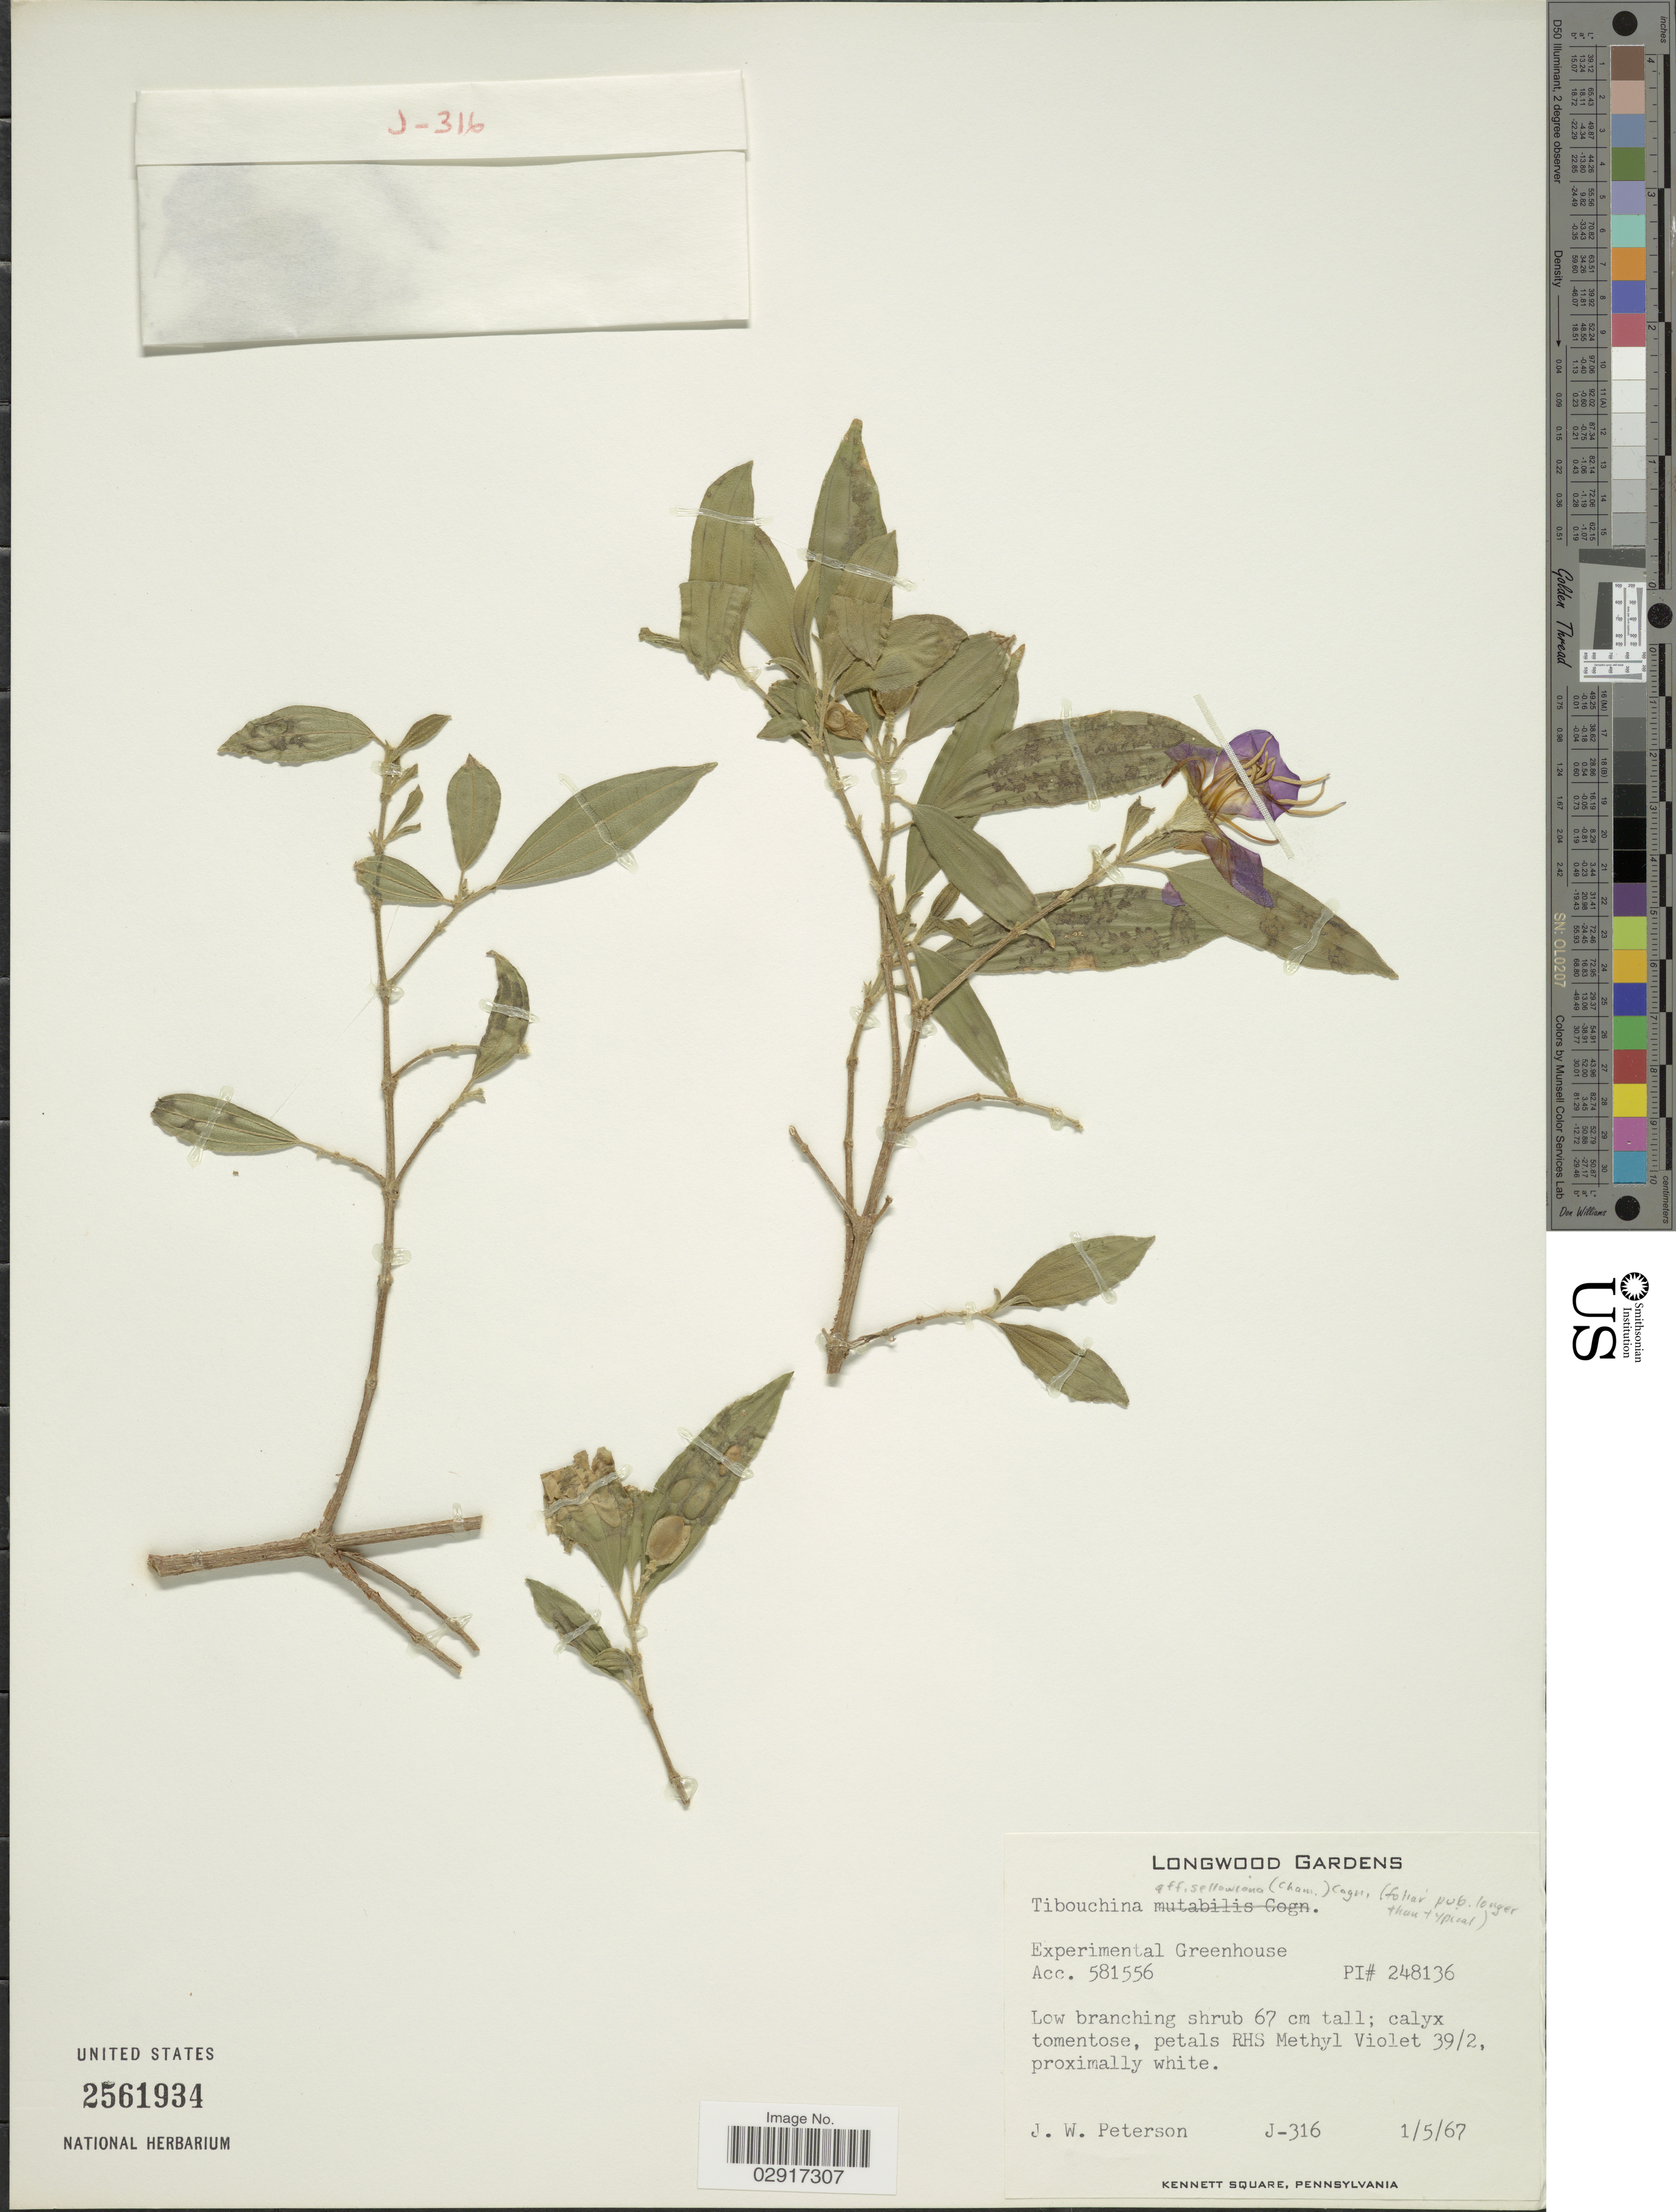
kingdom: Plantae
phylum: Tracheophyta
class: Magnoliopsida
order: Myrtales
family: Melastomataceae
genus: Pleroma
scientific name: Pleroma sellowianum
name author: (Cham.) P.J.F. Guim. & Michelang.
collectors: J.W. Peterson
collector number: J-316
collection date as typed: Transcribed d/m/y: 1/5/67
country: United States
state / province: Pennsylvania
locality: Longwood Gardens. Experimental Greenhouse.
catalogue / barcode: US 2561934